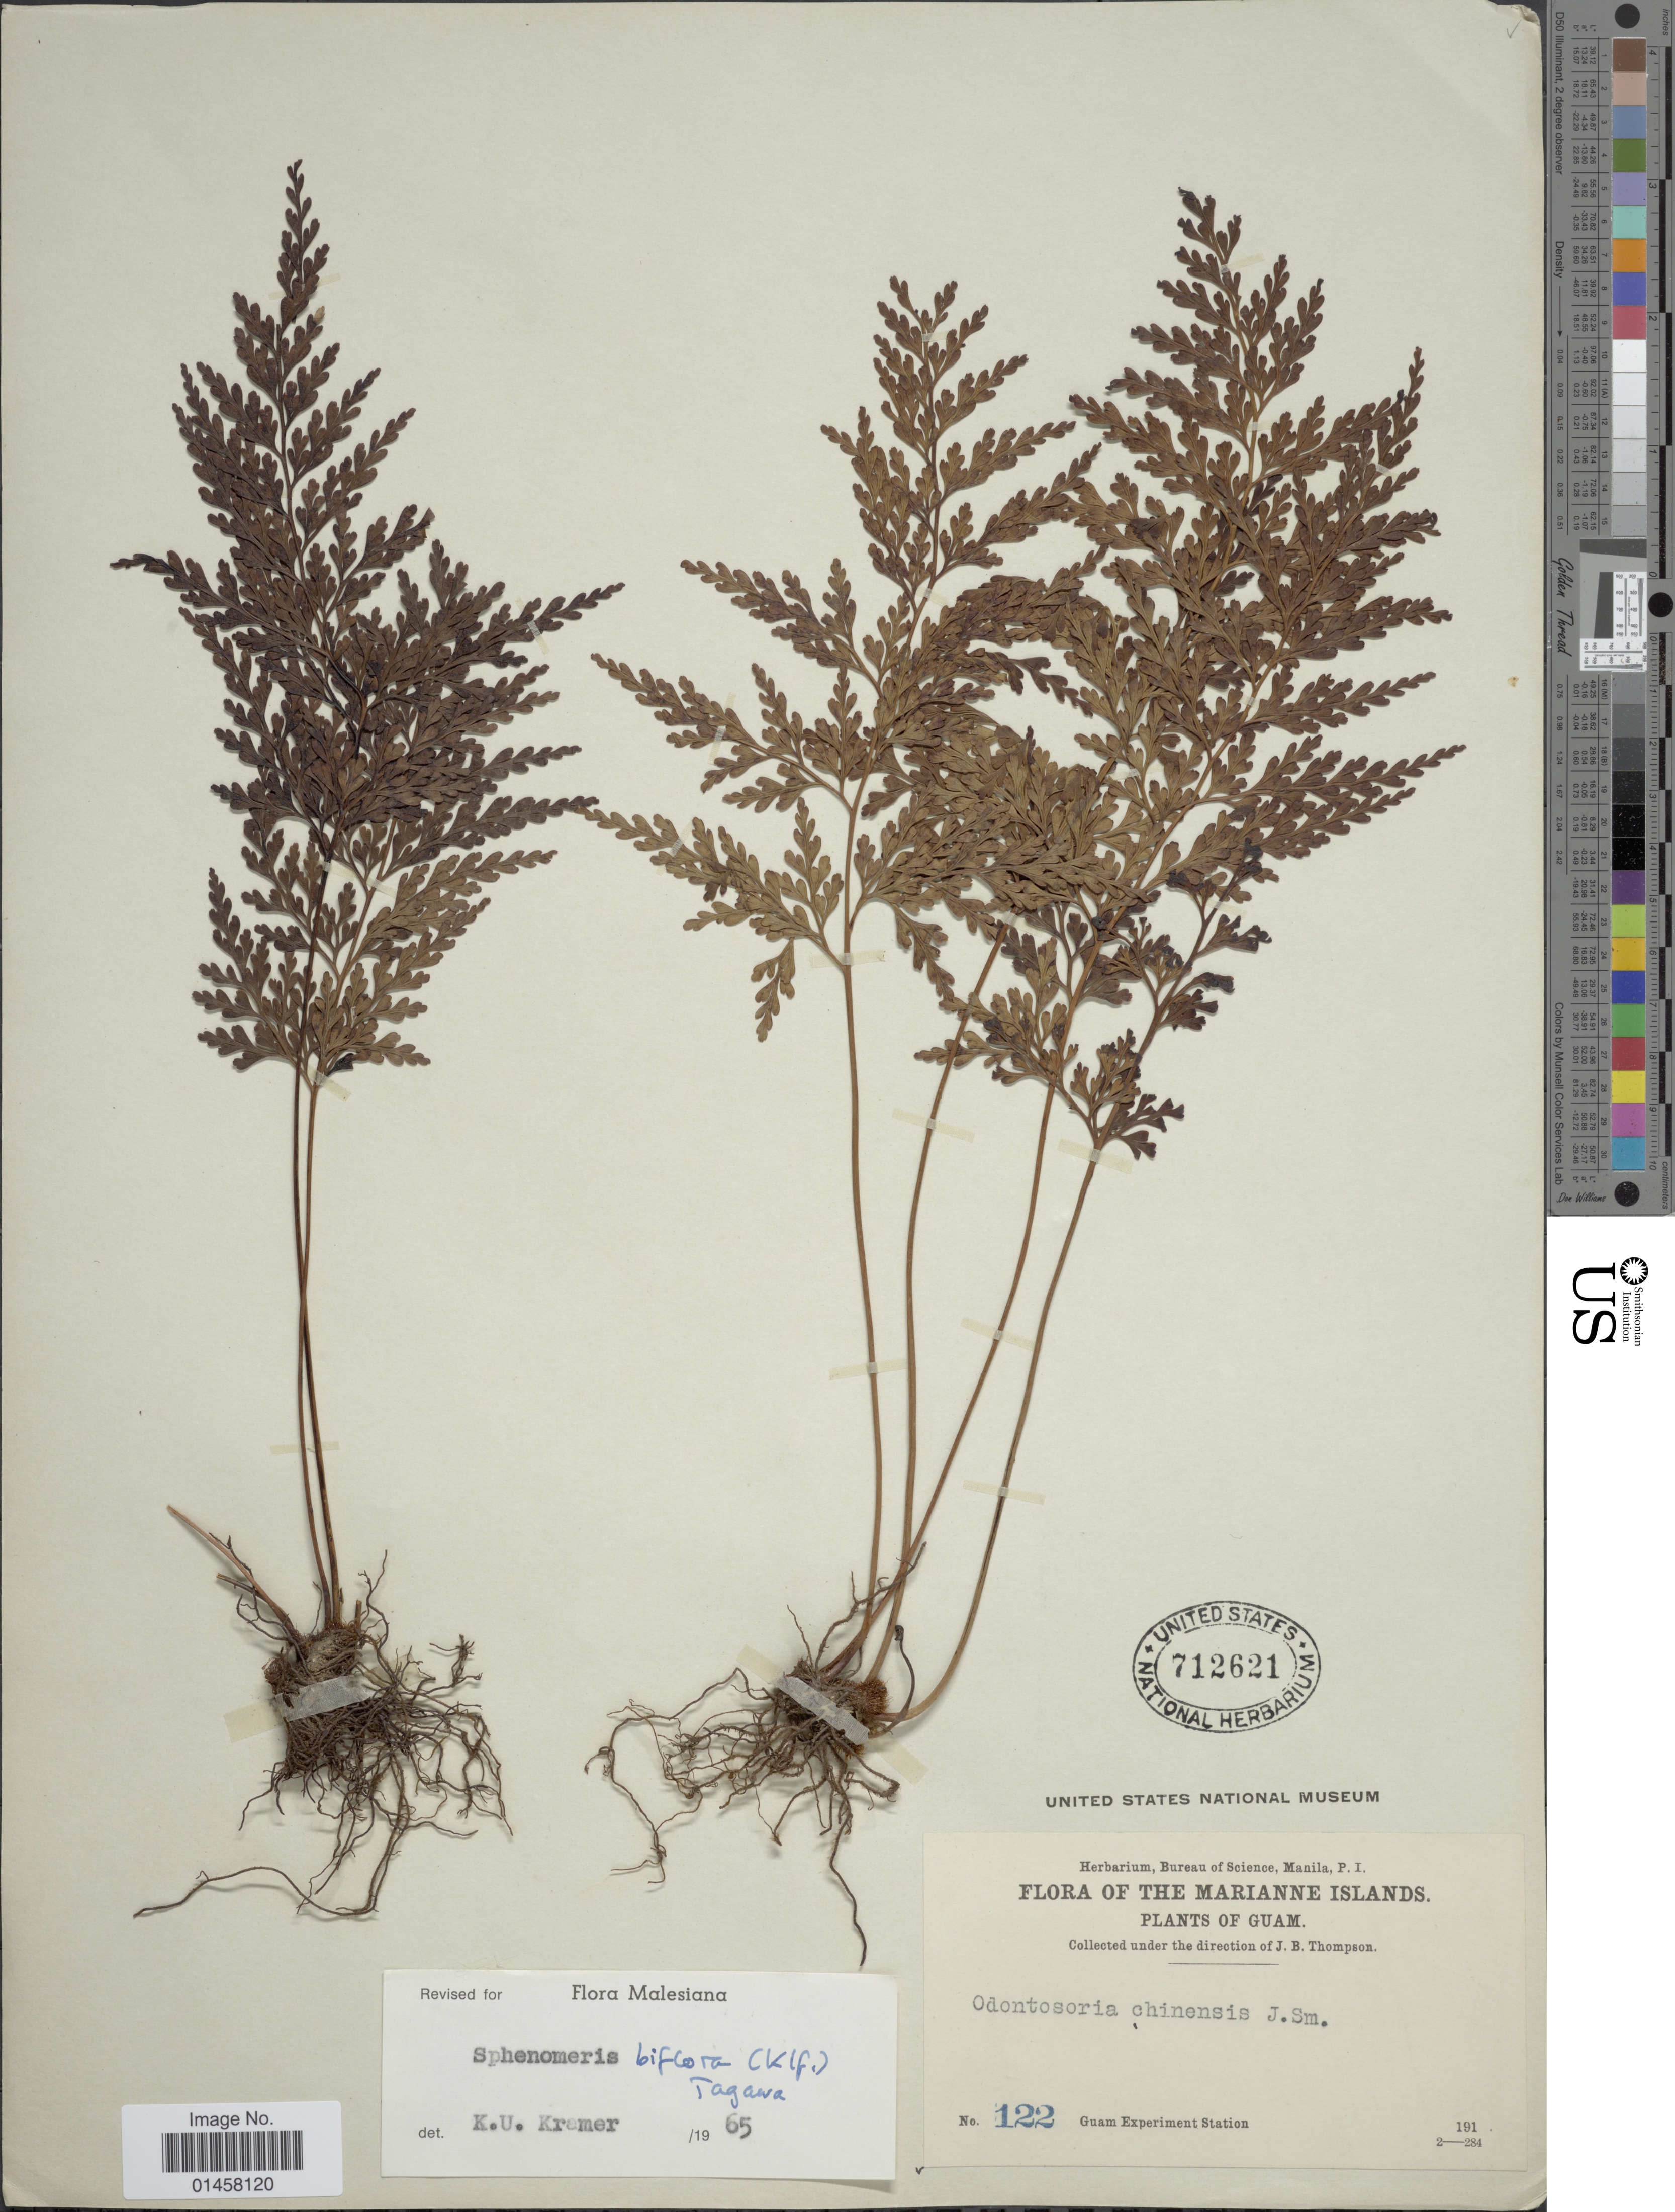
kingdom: Plantae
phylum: Tracheophyta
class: Polypodiopsida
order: Polypodiales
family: Lindsaeaceae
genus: Sphenomeris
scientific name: Sphenomeris biflora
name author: (Kaulf.) Mett.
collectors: Guam Exp. Sta.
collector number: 122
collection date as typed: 191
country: Guam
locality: The Marianne Islands, Guam,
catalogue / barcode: US 712621